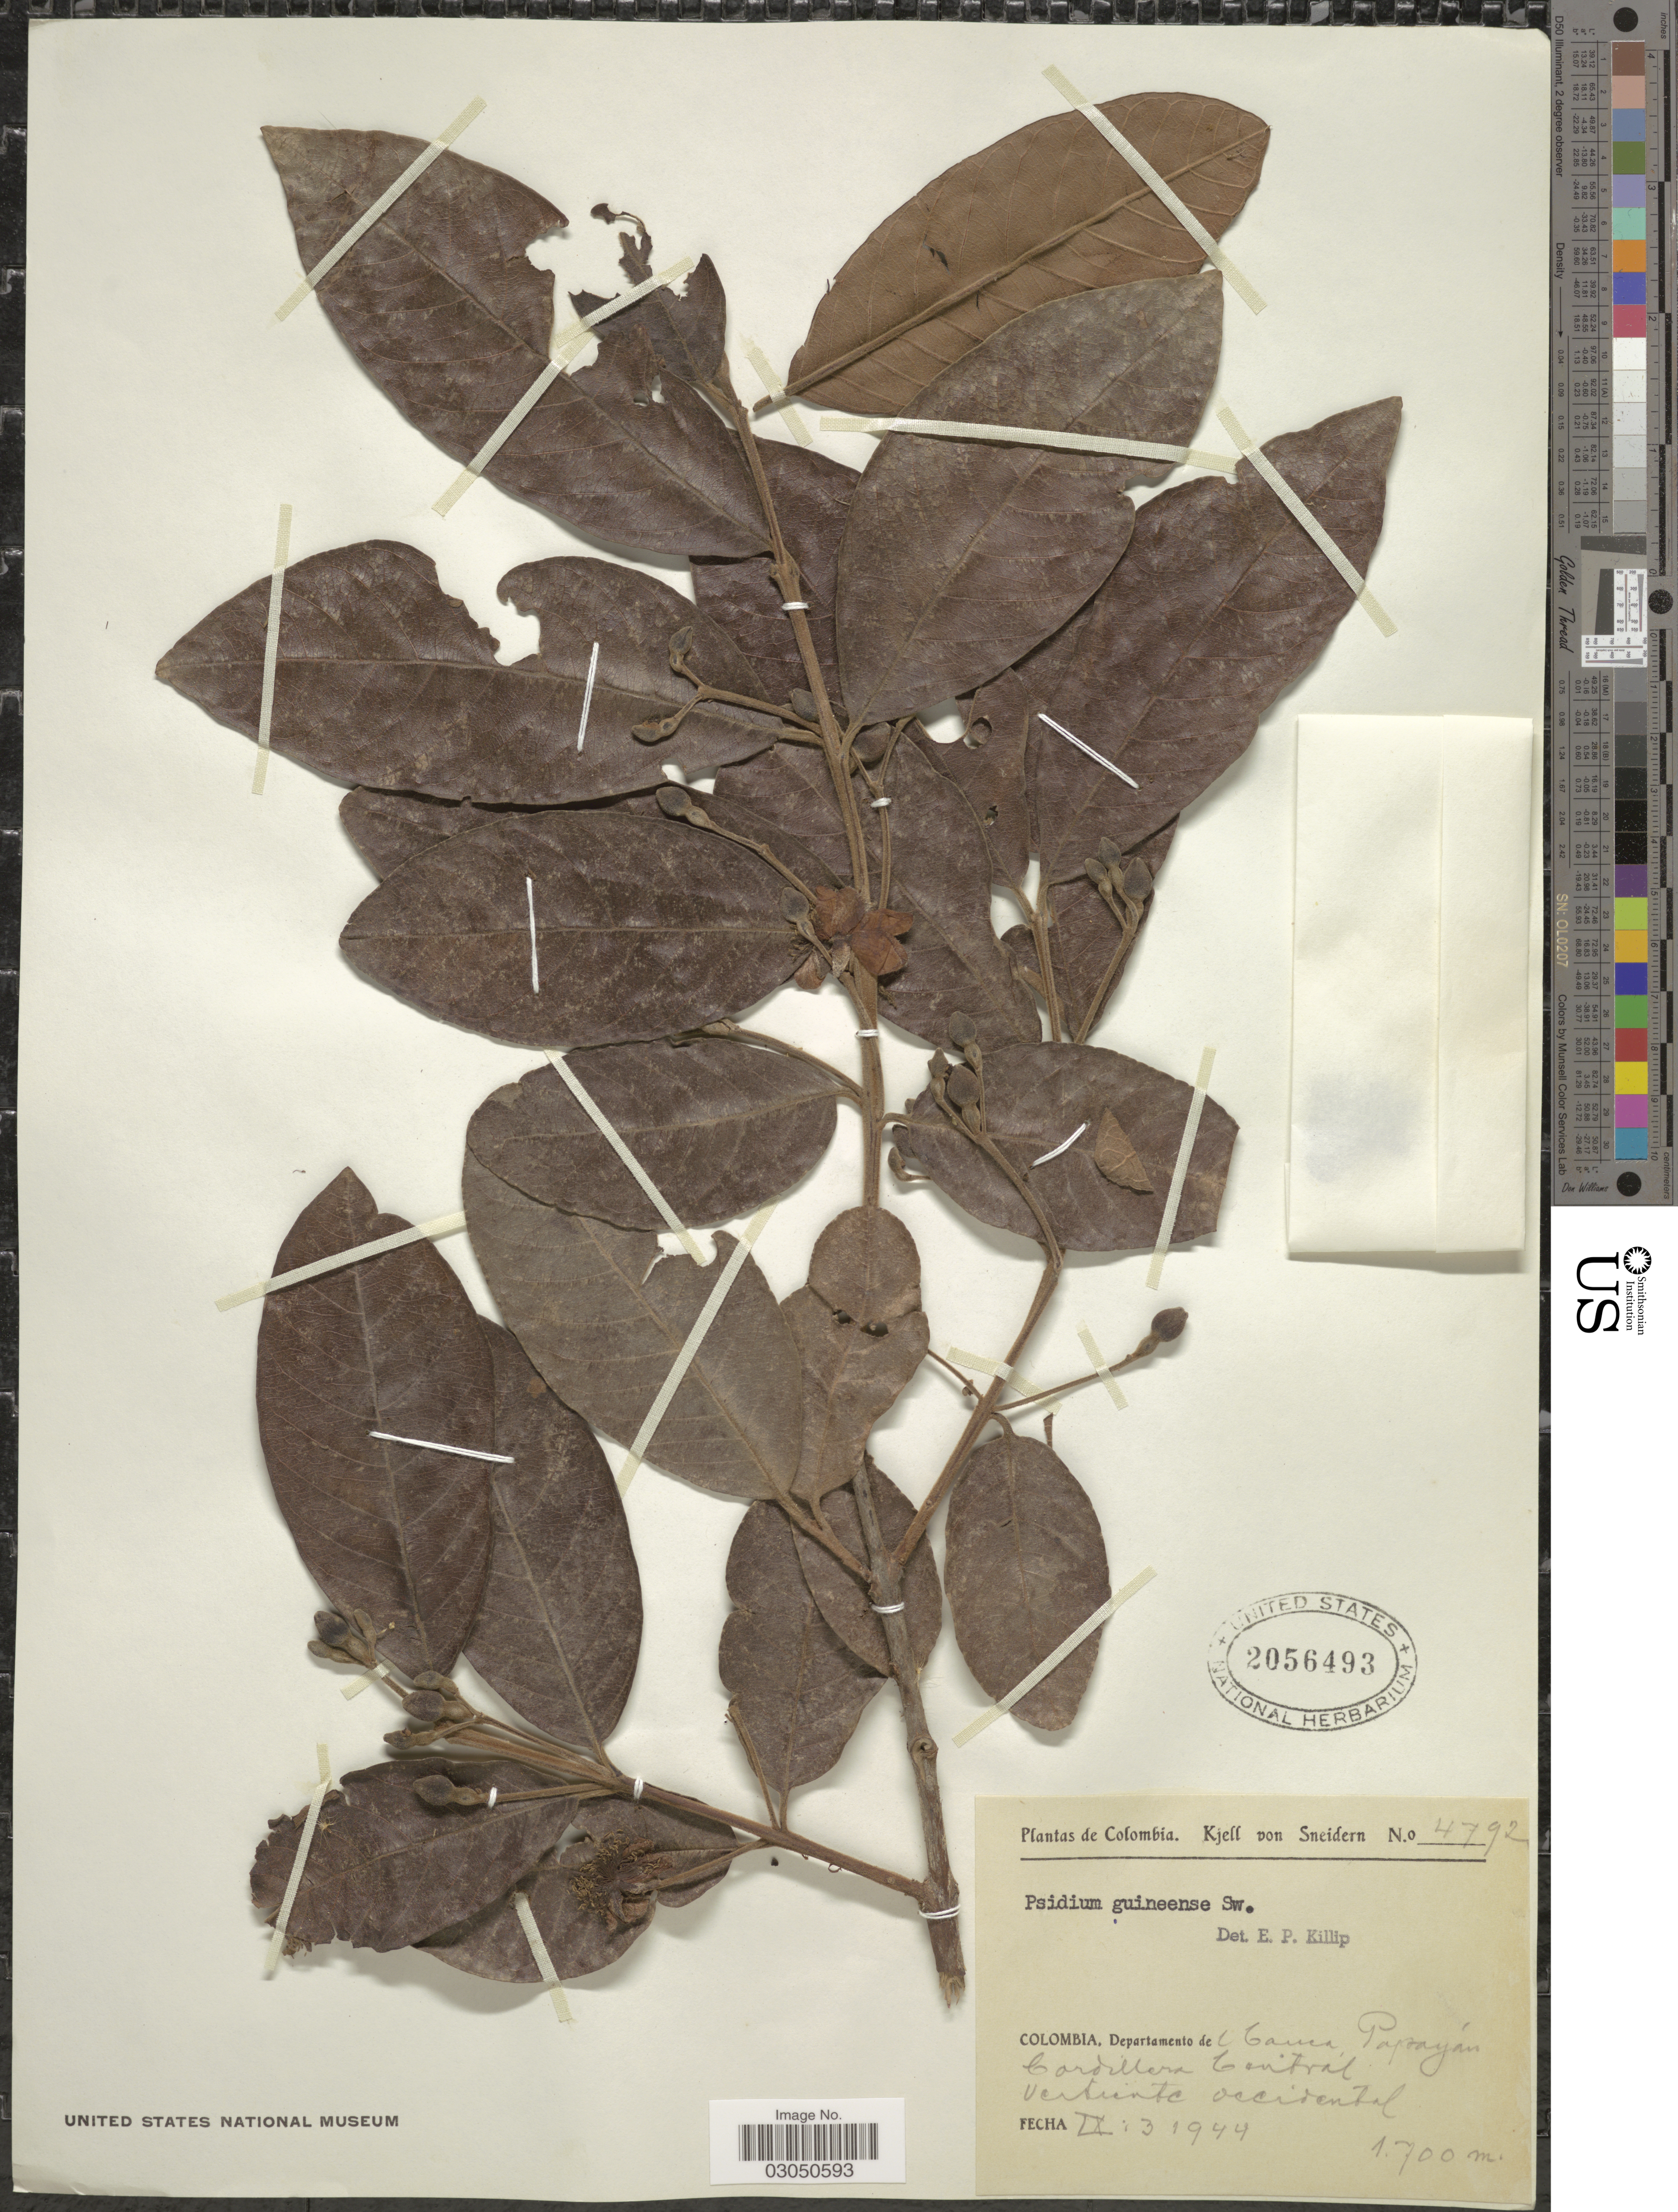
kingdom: Plantae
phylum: Tracheophyta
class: Magnoliopsida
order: Myrtales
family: Myrtaceae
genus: Psidium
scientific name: Psidium guineense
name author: Sw.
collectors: K. von Sneidern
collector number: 4792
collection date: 1944-09-03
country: Colombia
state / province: Cauca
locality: Departamento del Cauca, Popayán. Cordillera Central. Vertiente occidental.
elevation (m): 1700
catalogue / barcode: US 2056493